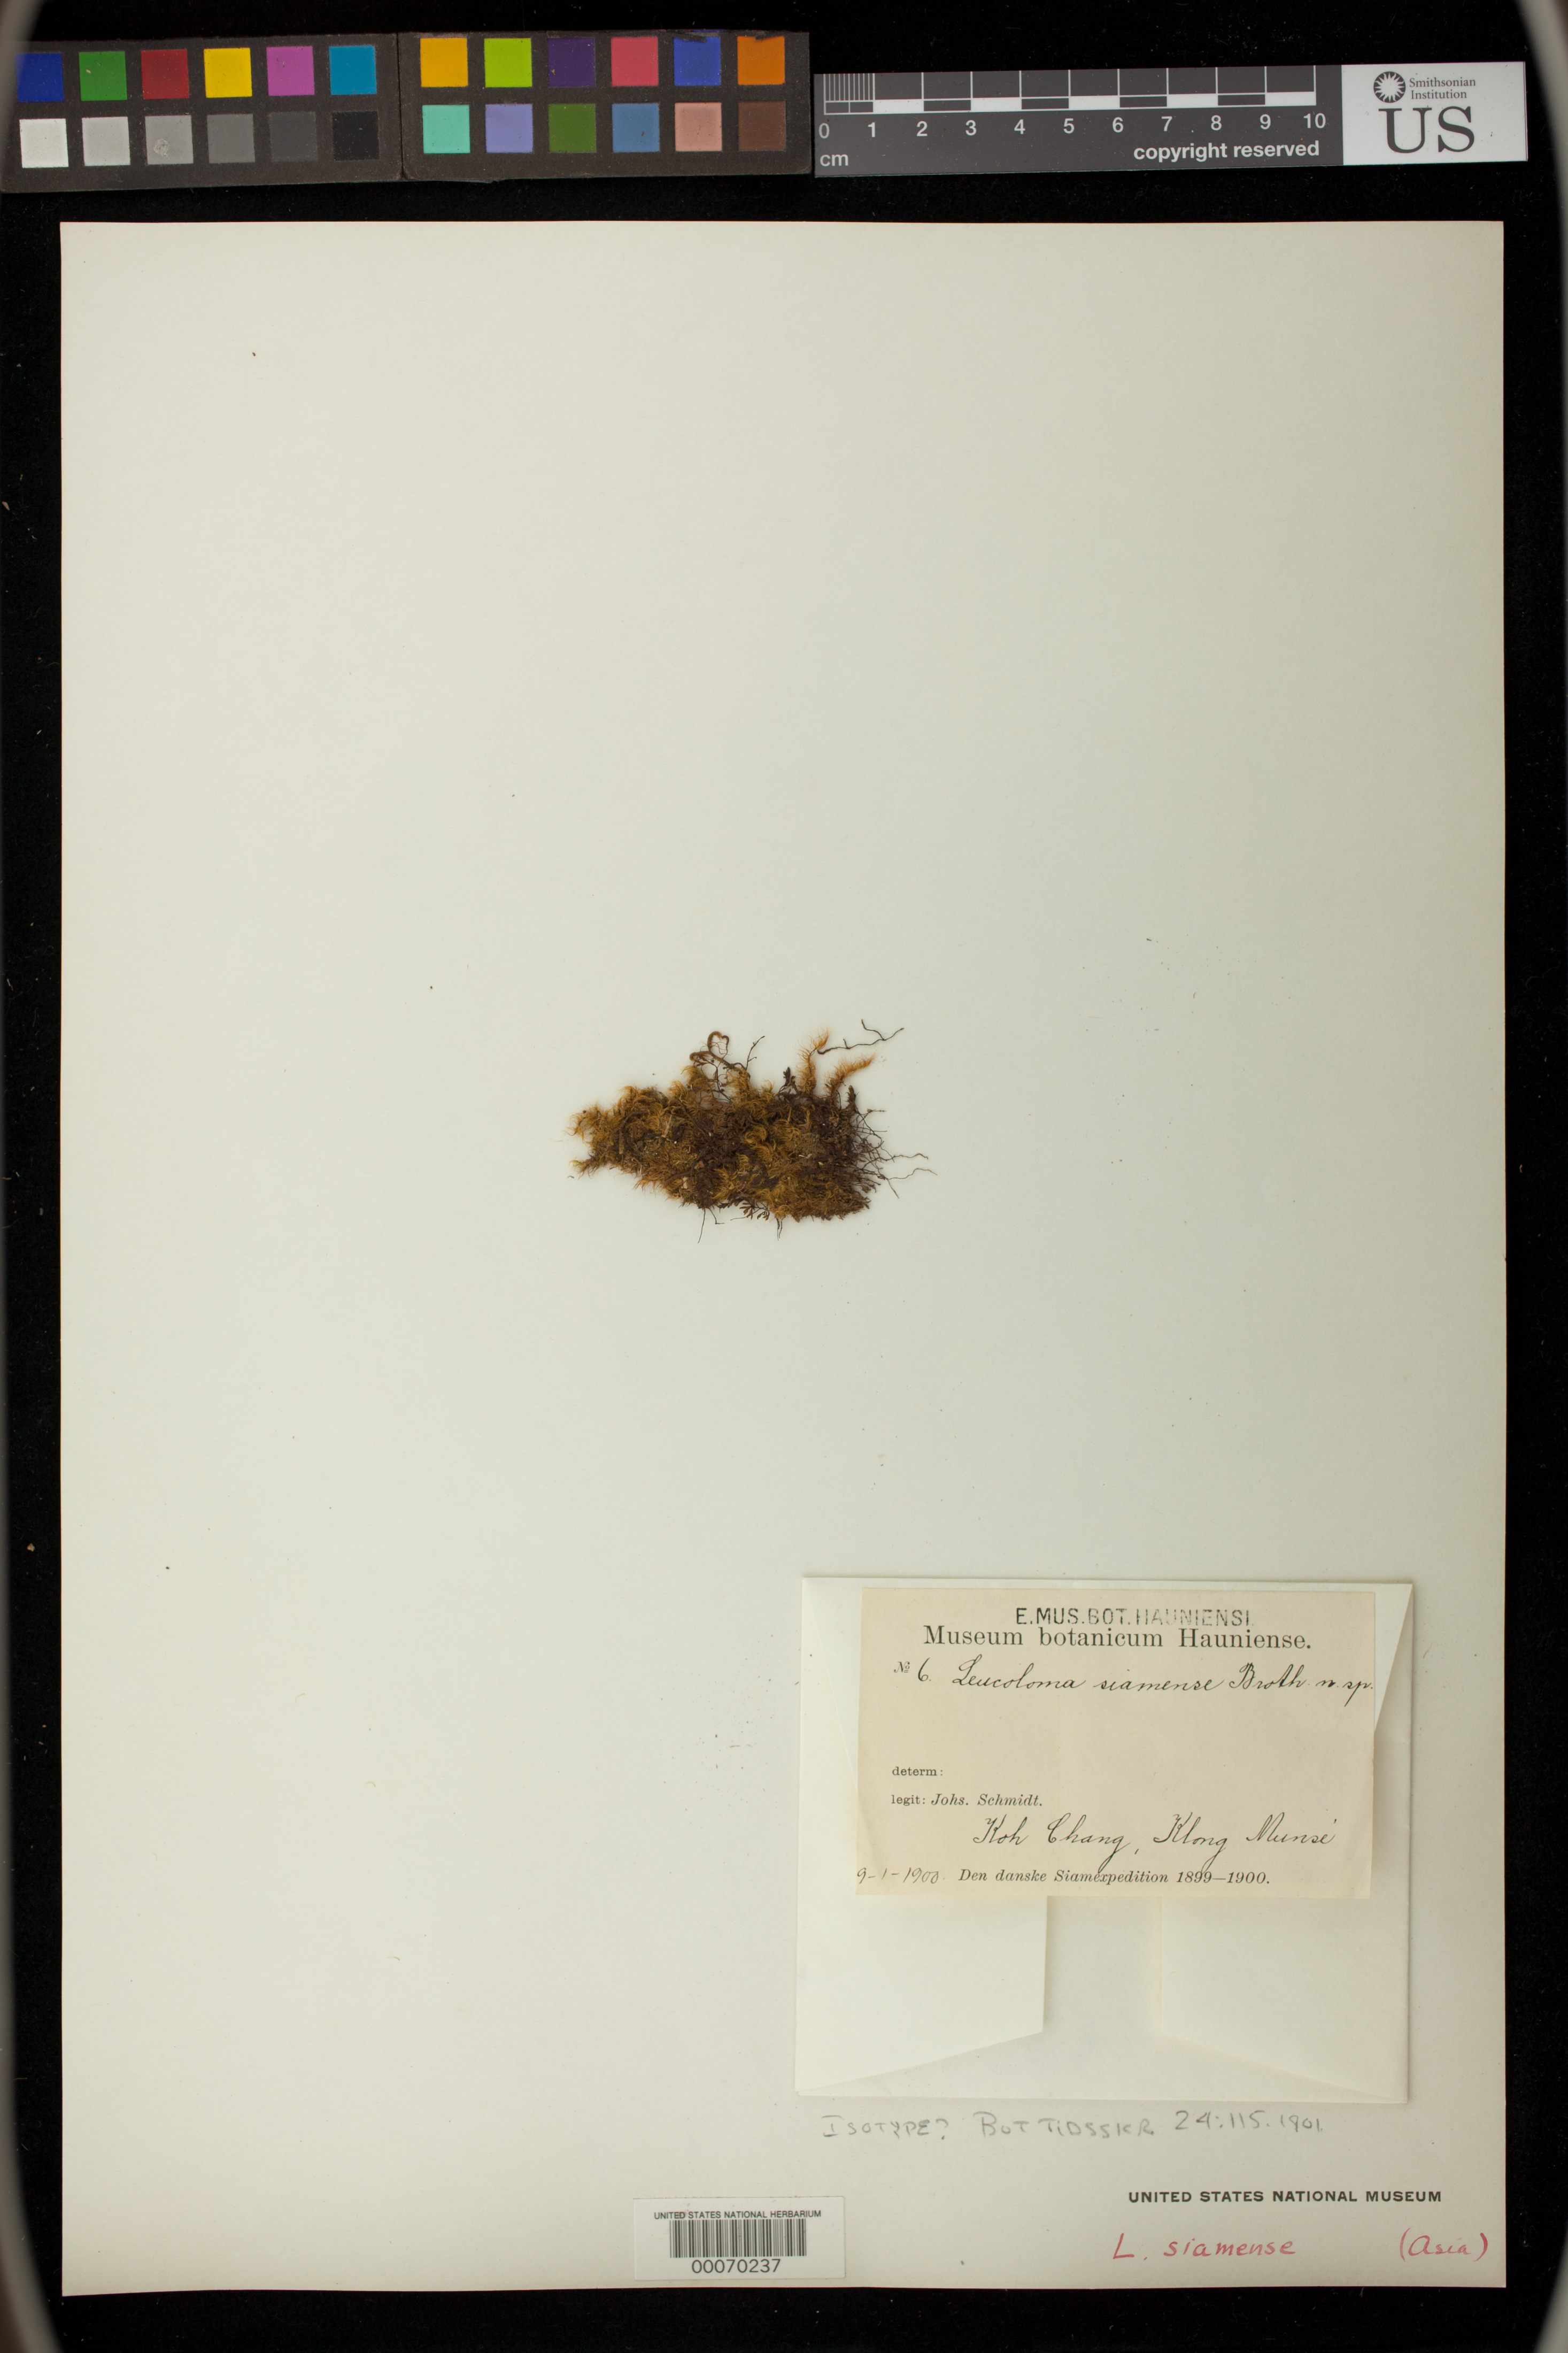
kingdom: Plantae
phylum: Bryophyta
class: Bryopsida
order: Dicranales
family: Dicranaceae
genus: Leucoloma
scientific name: Leucoloma siamense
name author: Broth.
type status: Isotype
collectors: J. Schmidt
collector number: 6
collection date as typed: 09 Jan 1900 or 01 Sep 1900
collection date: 1900-01-09 or 1900-09-01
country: Thailand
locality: Kah Chang Klong Munsi.